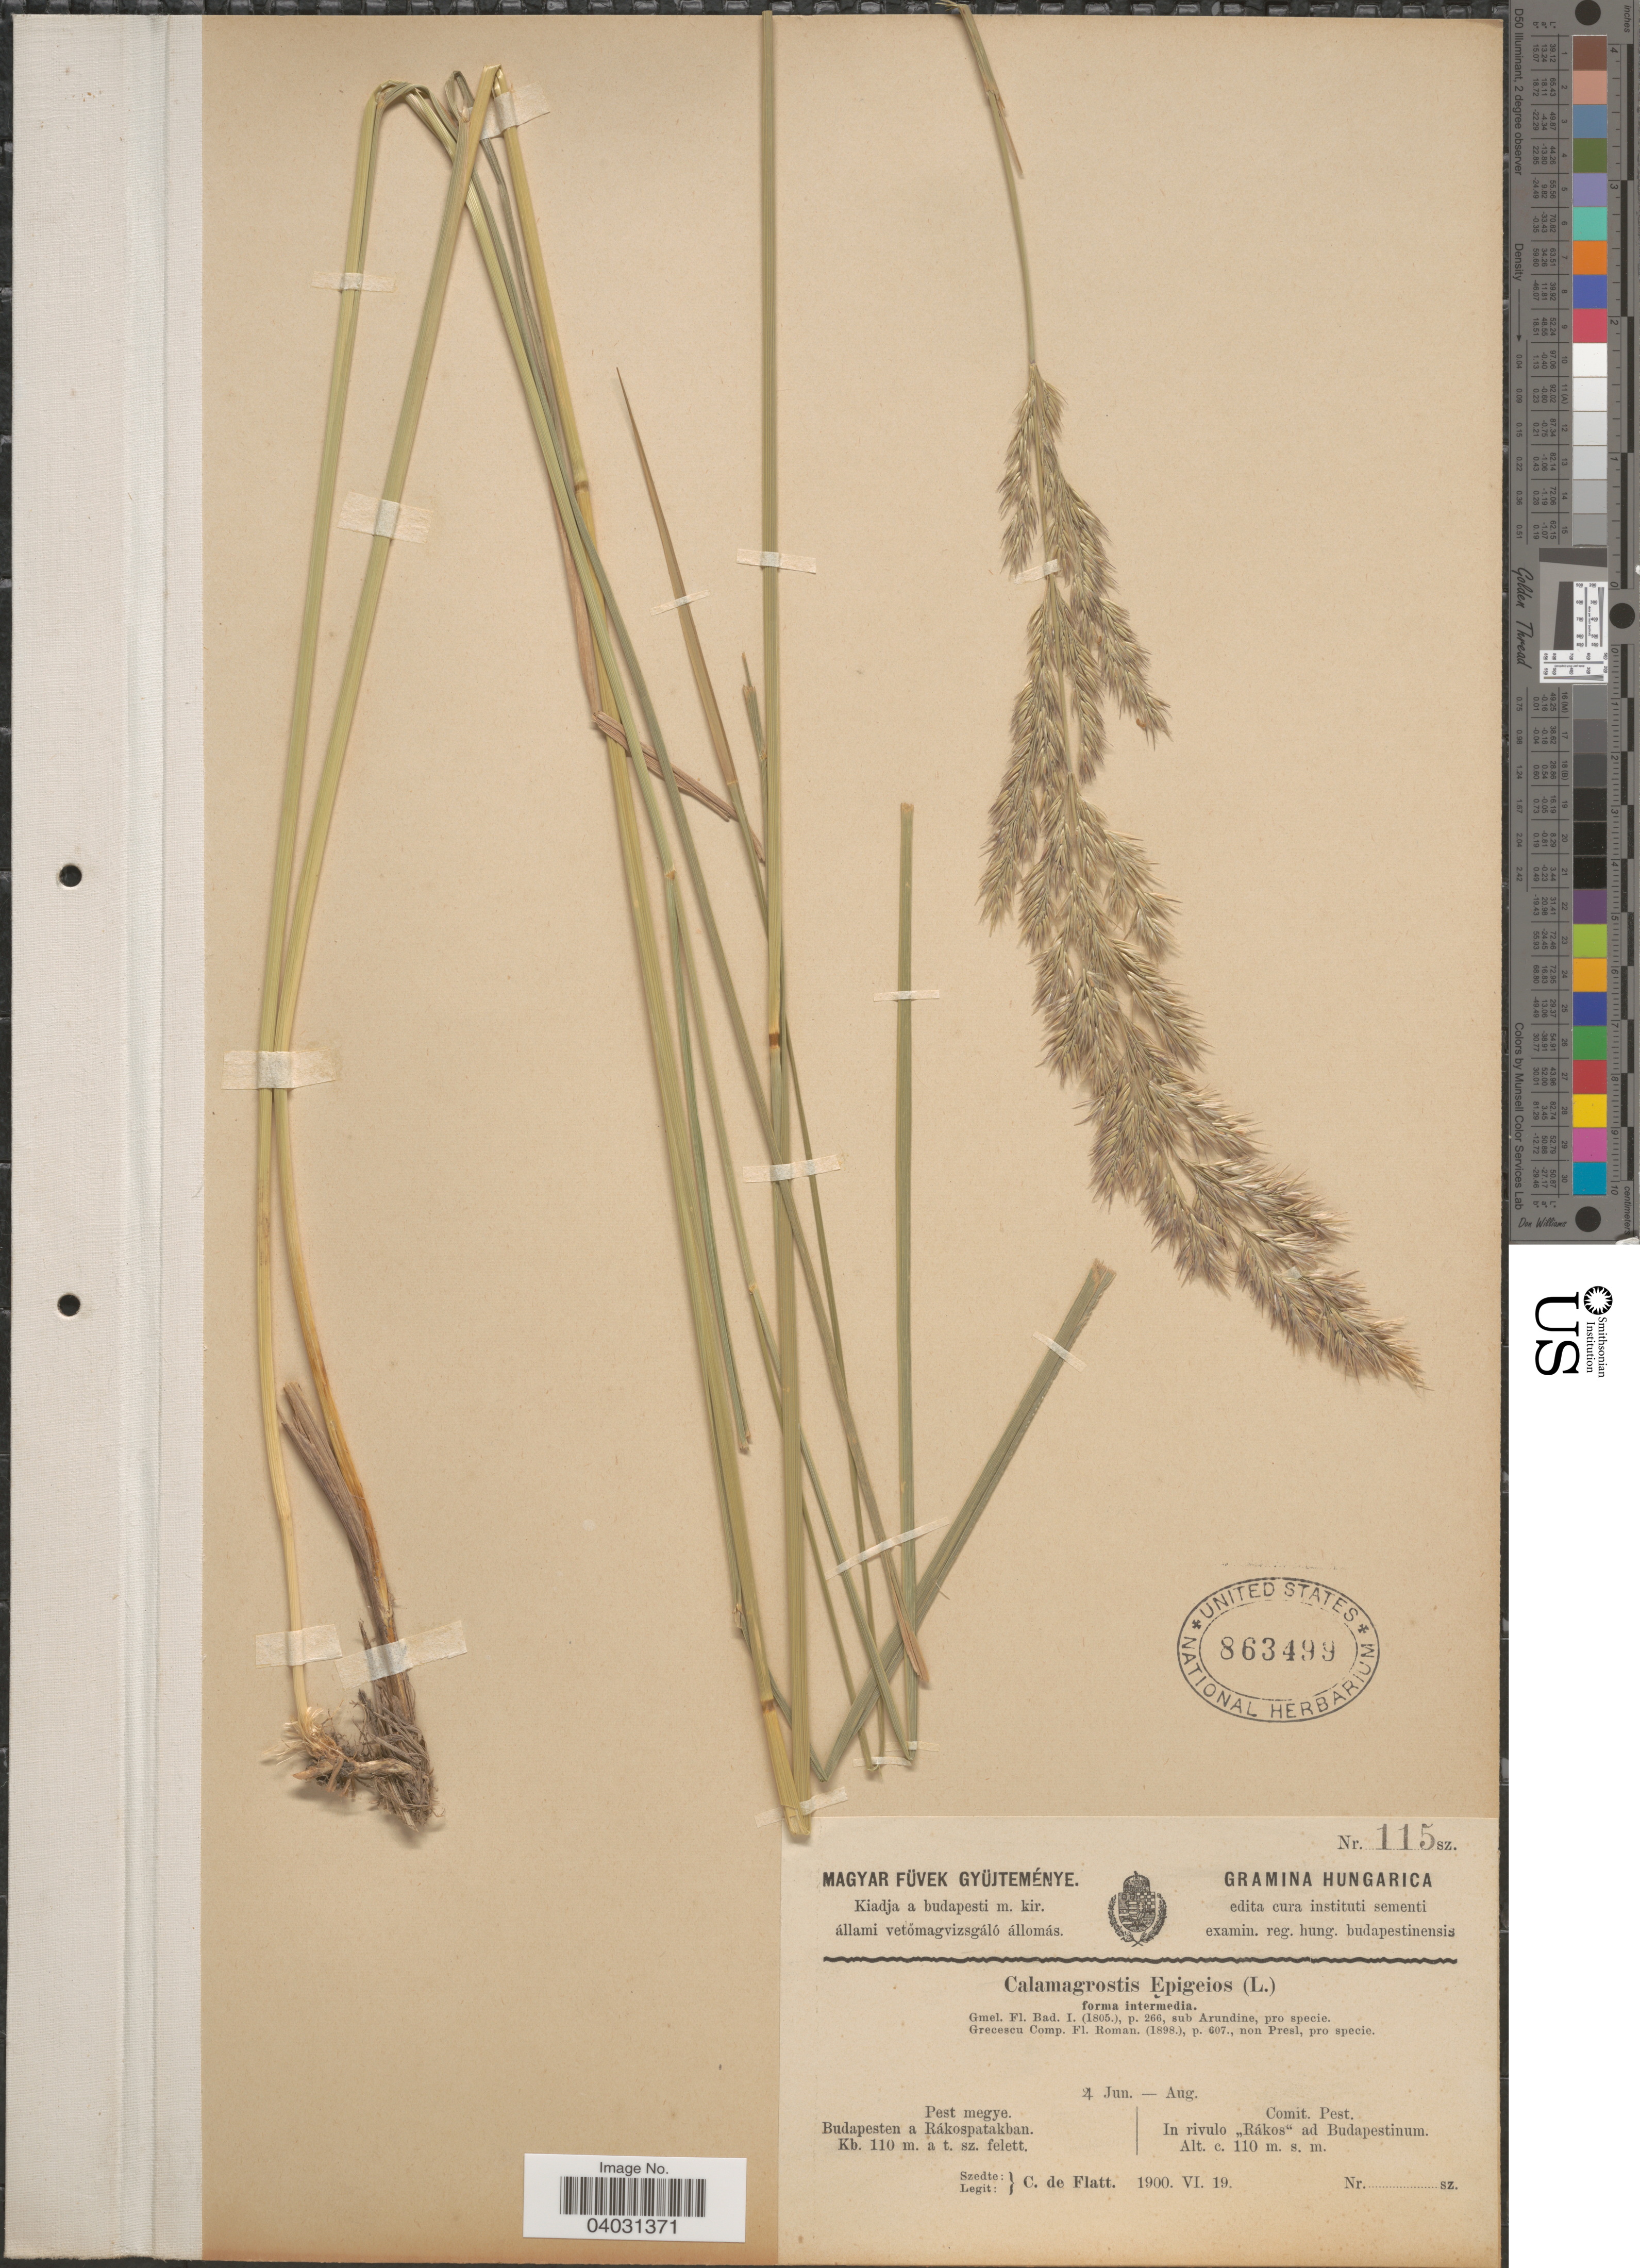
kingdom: Plantae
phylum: Tracheophyta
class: Liliopsida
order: Poales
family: Poaceae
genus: Calamagrostis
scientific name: Calamagrostis epigeios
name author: (L.) Roth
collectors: C. de Flatt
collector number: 115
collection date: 1900-06-19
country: Hungary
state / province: Budapest, Capital District of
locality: Hungarica. Comit. Pest. In rivulo "Rákos"ad Budapestinum.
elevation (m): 110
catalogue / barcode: US 863499